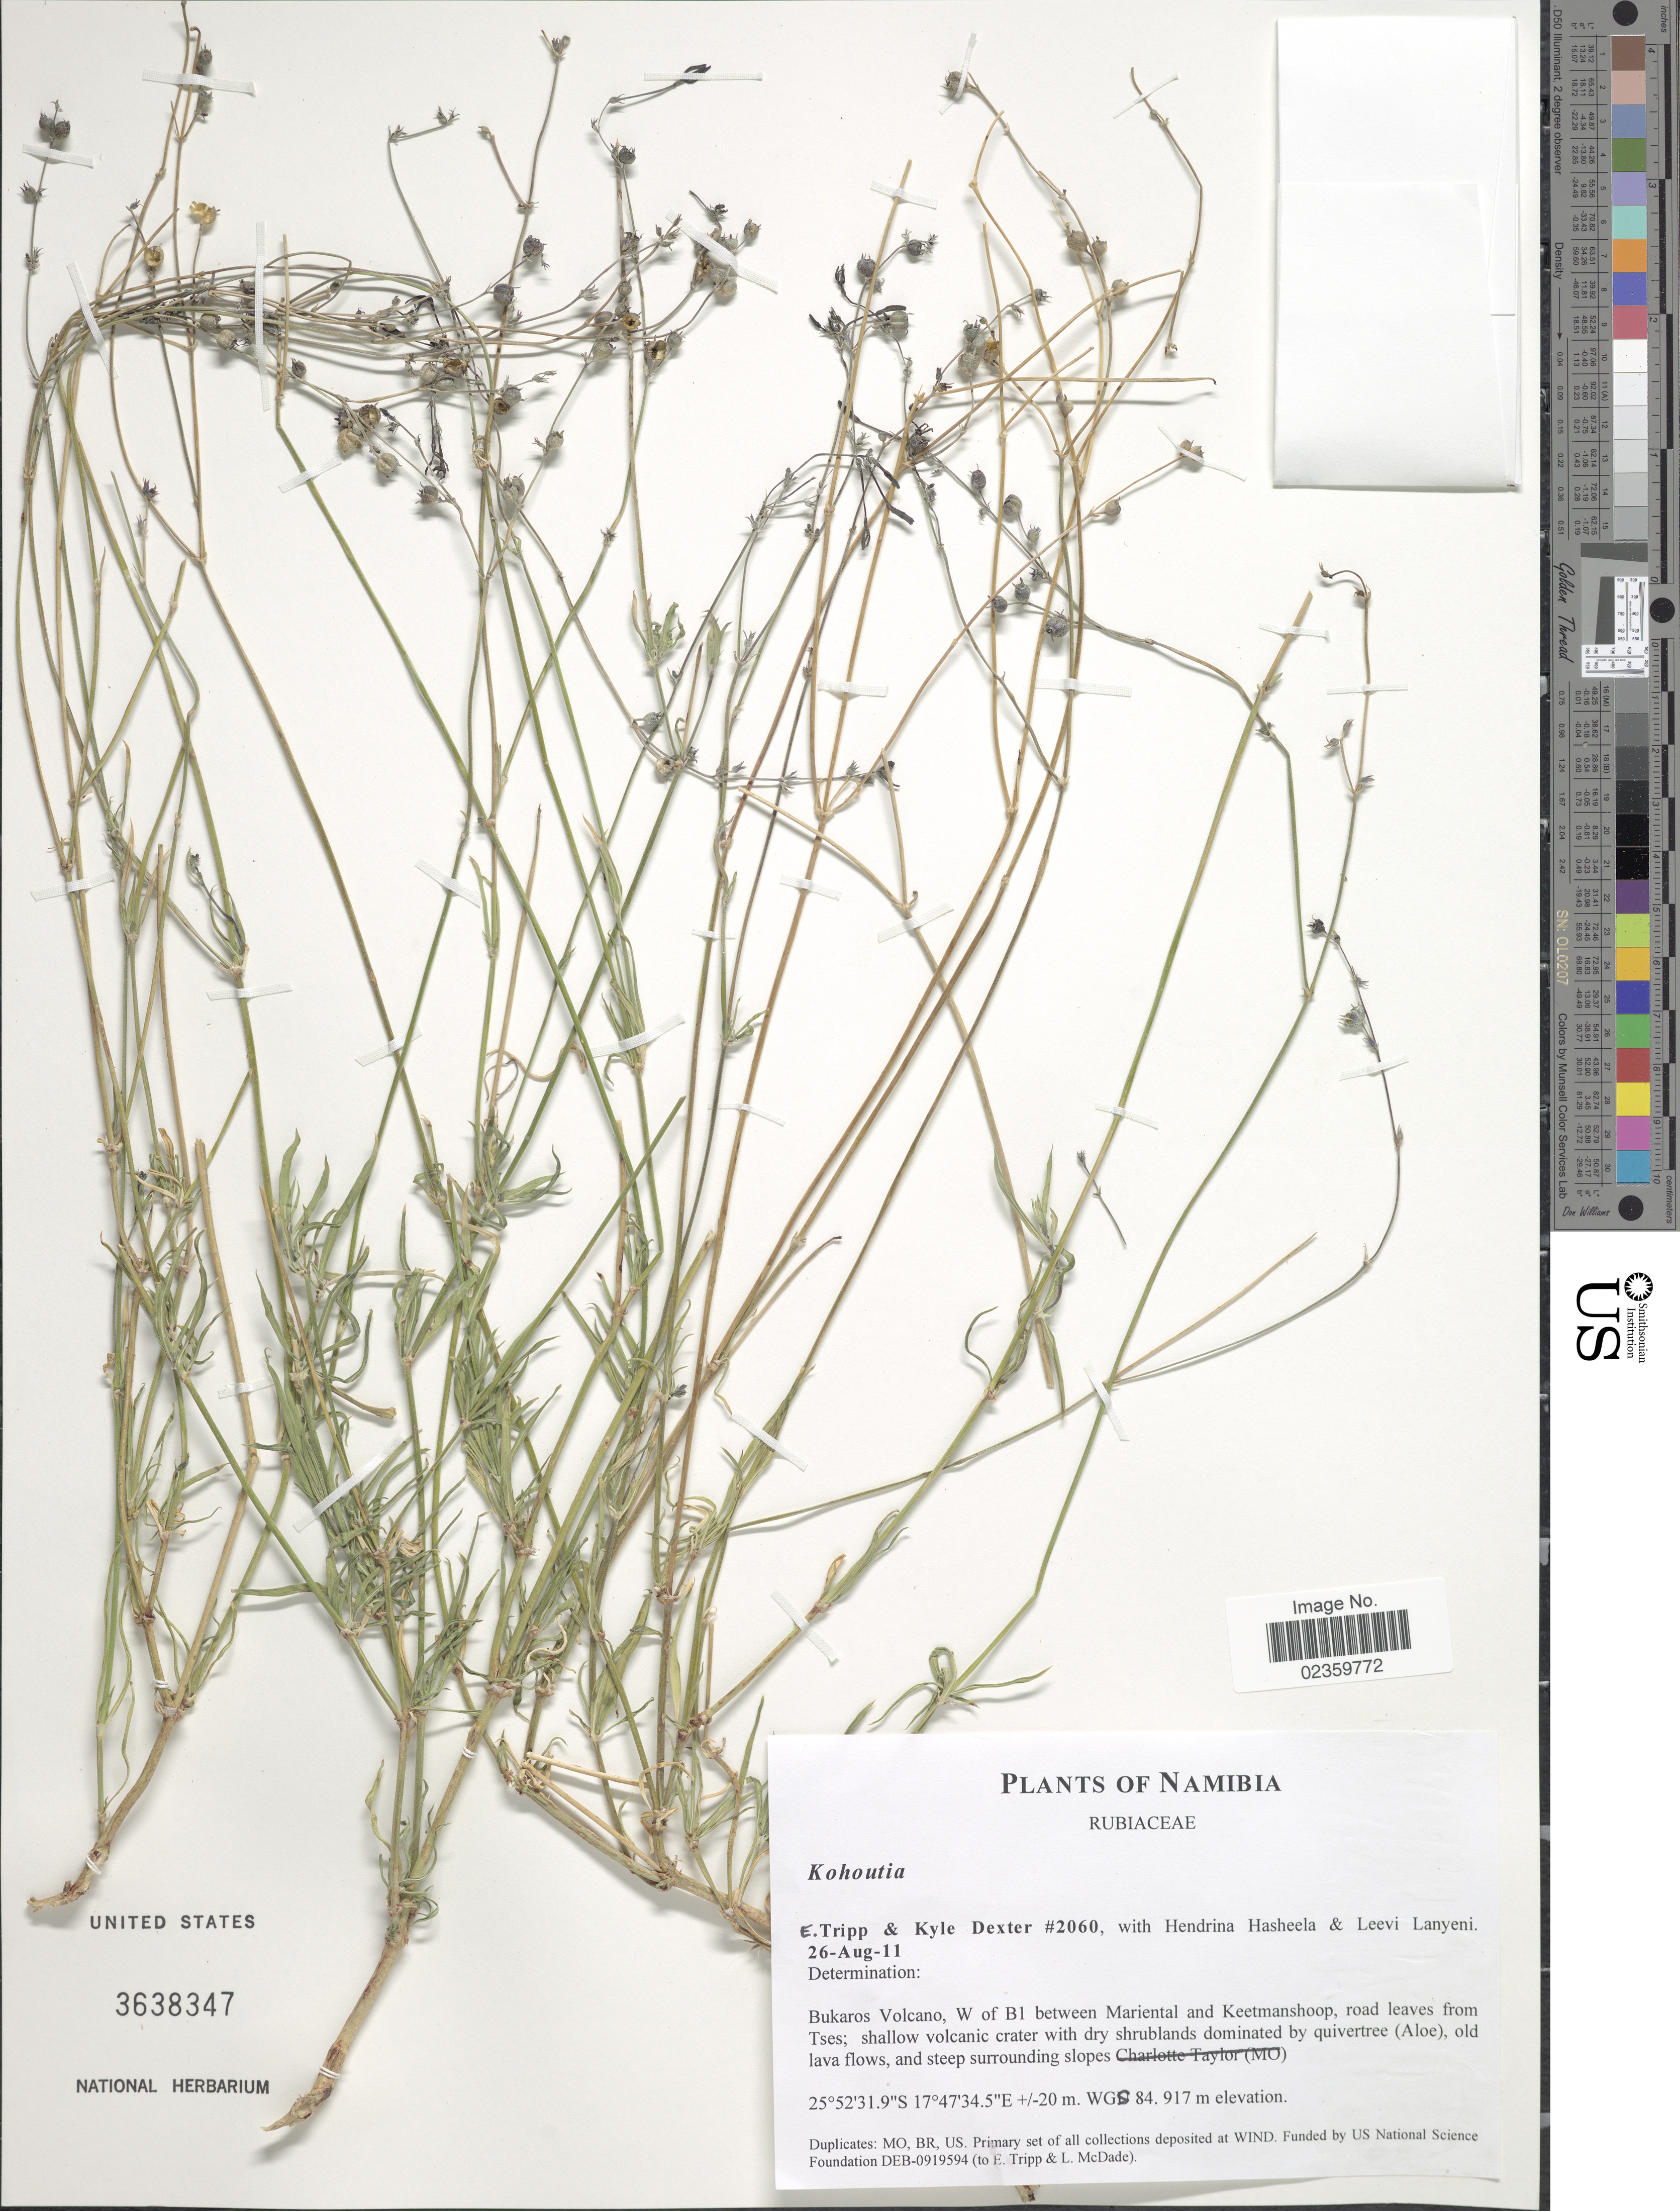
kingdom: Plantae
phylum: Tracheophyta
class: Magnoliopsida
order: Gentianales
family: Rubiaceae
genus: Kohautia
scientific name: Kohautia sp.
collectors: E. Tripp, K. Dexter, H. Hasheela & L. Lanyeni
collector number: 2060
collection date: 2011-08-26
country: Namibia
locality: Bukaros Volcano, W of B1 between Mariental and Keetmanshoop, road leaves from Tses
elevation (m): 917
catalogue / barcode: US 3638347